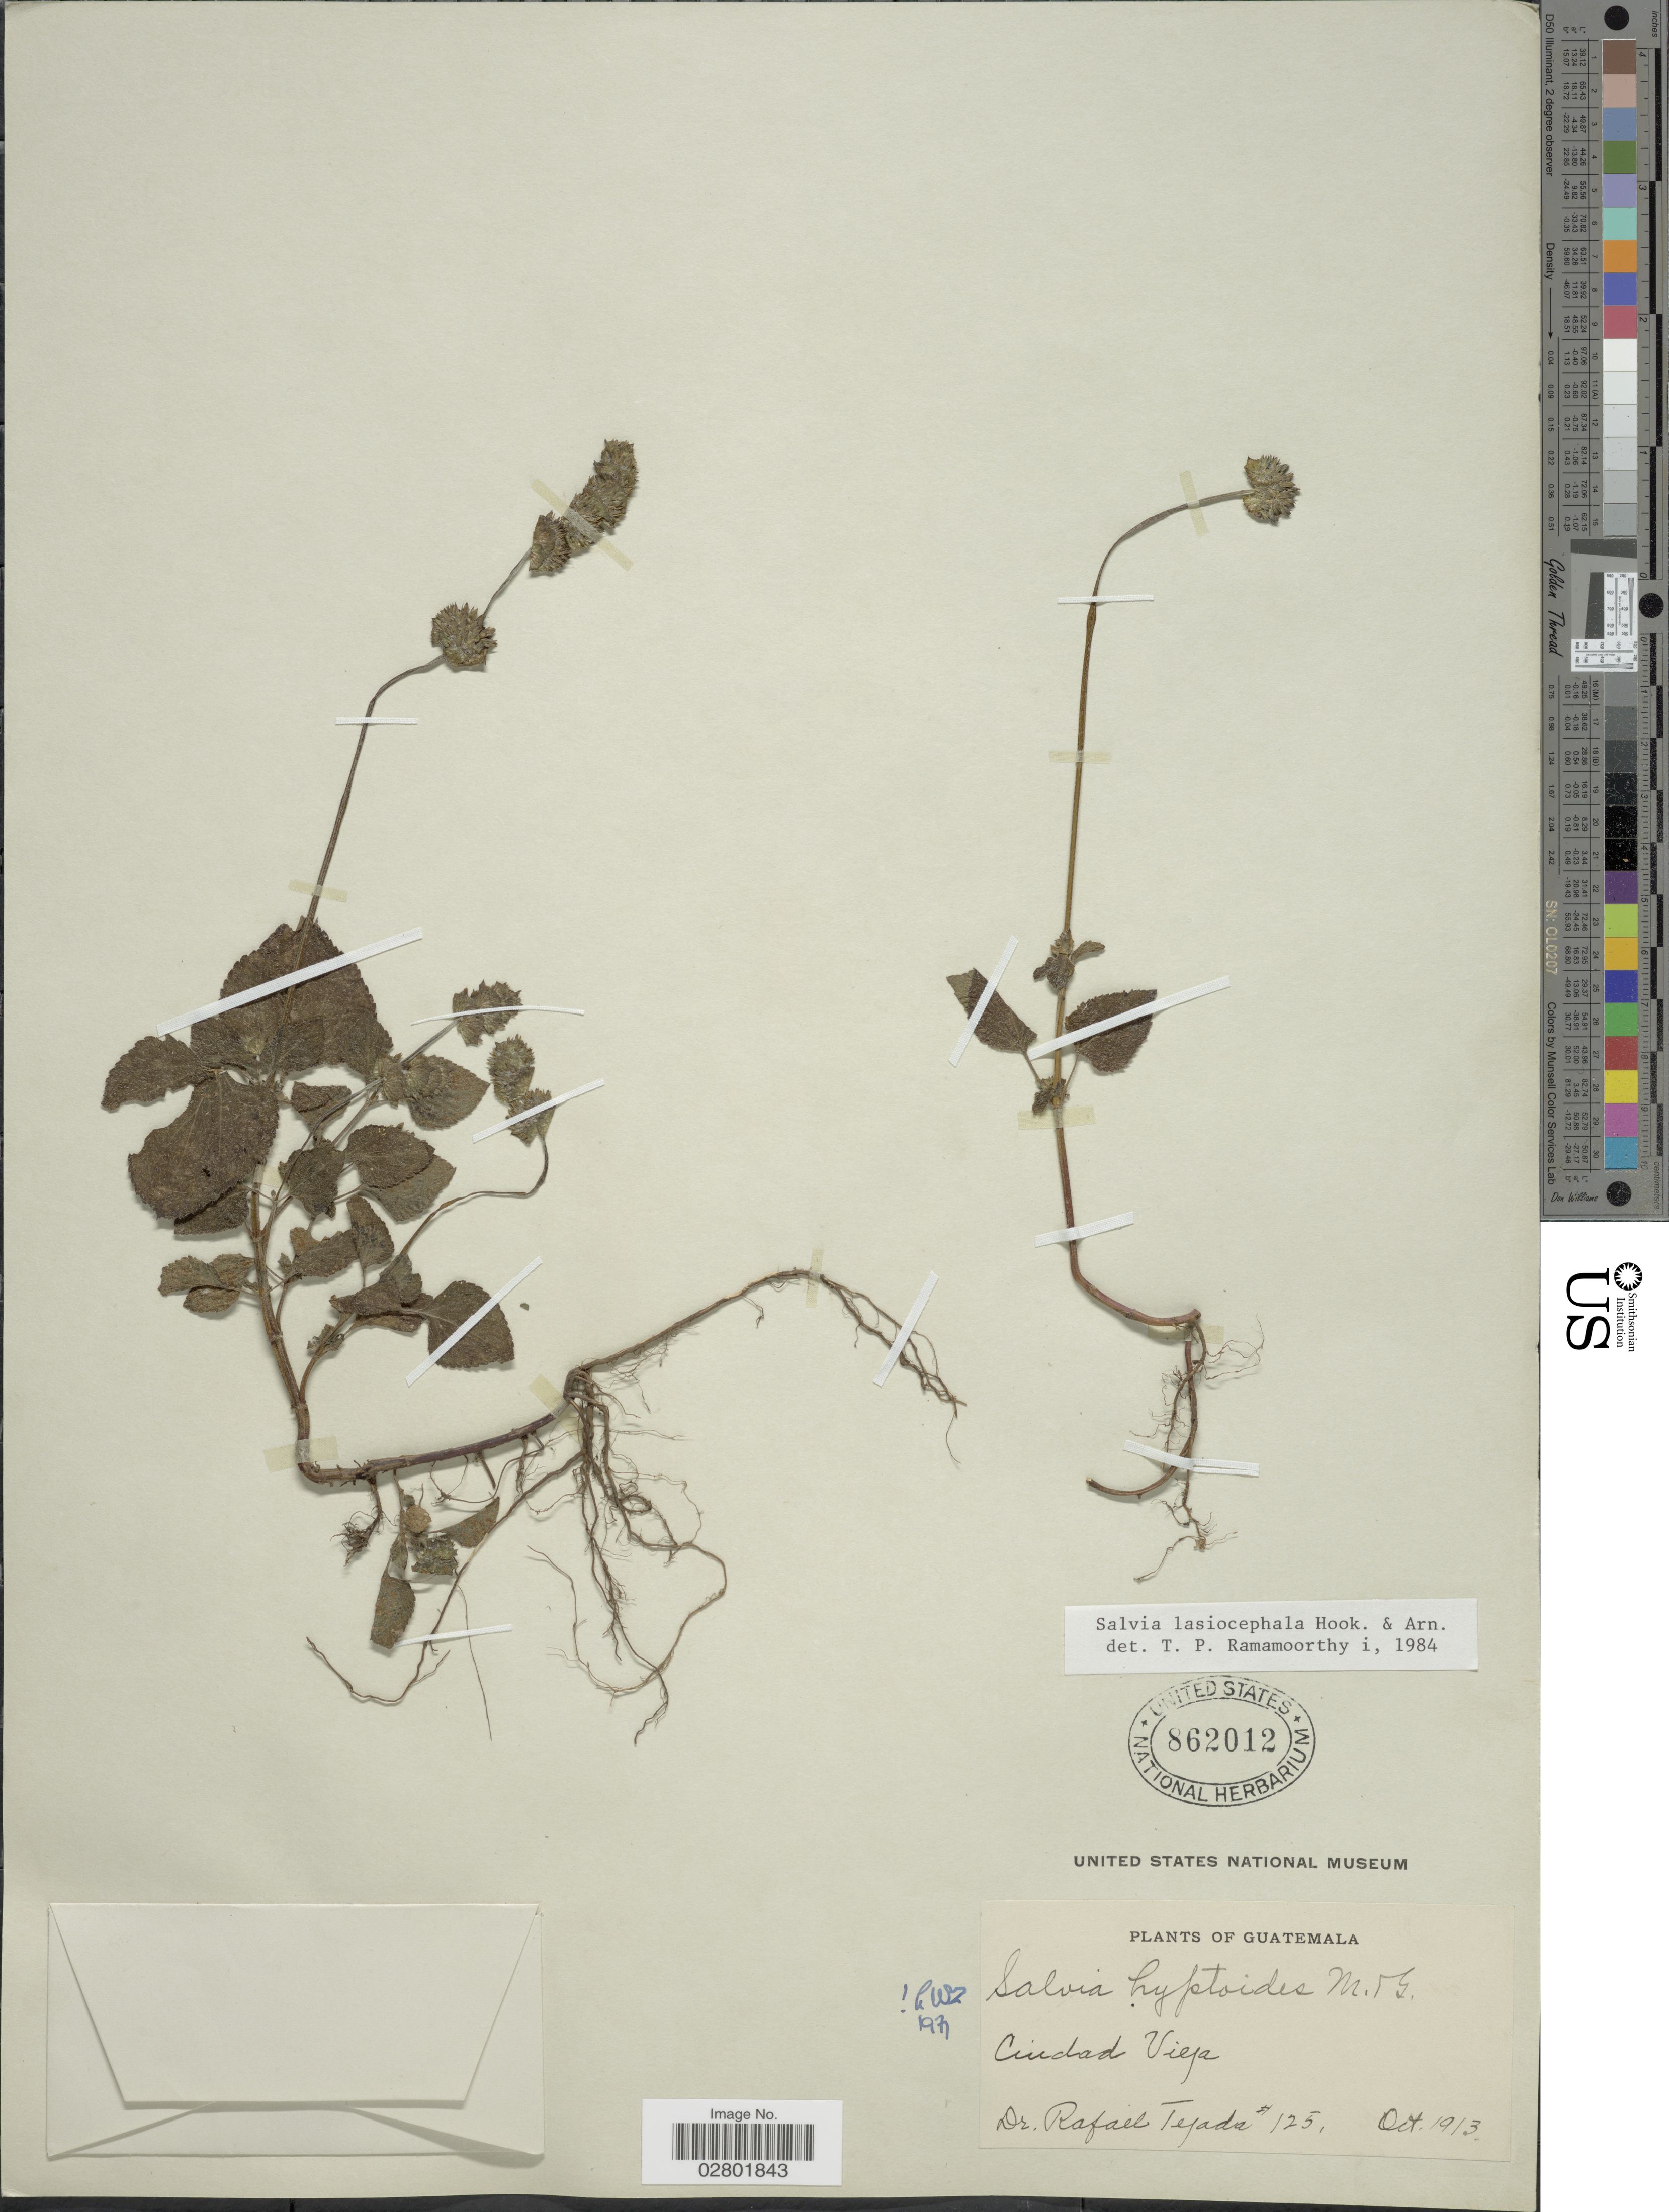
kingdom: Plantae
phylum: Tracheophyta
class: Magnoliopsida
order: Lamiales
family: Lamiaceae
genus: Salvia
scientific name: Salvia lasiocephala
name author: Hook. & Arn.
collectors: R. Tejada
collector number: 125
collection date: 1913-10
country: Guatemala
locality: Ciudad Vieja.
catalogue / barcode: US 862012